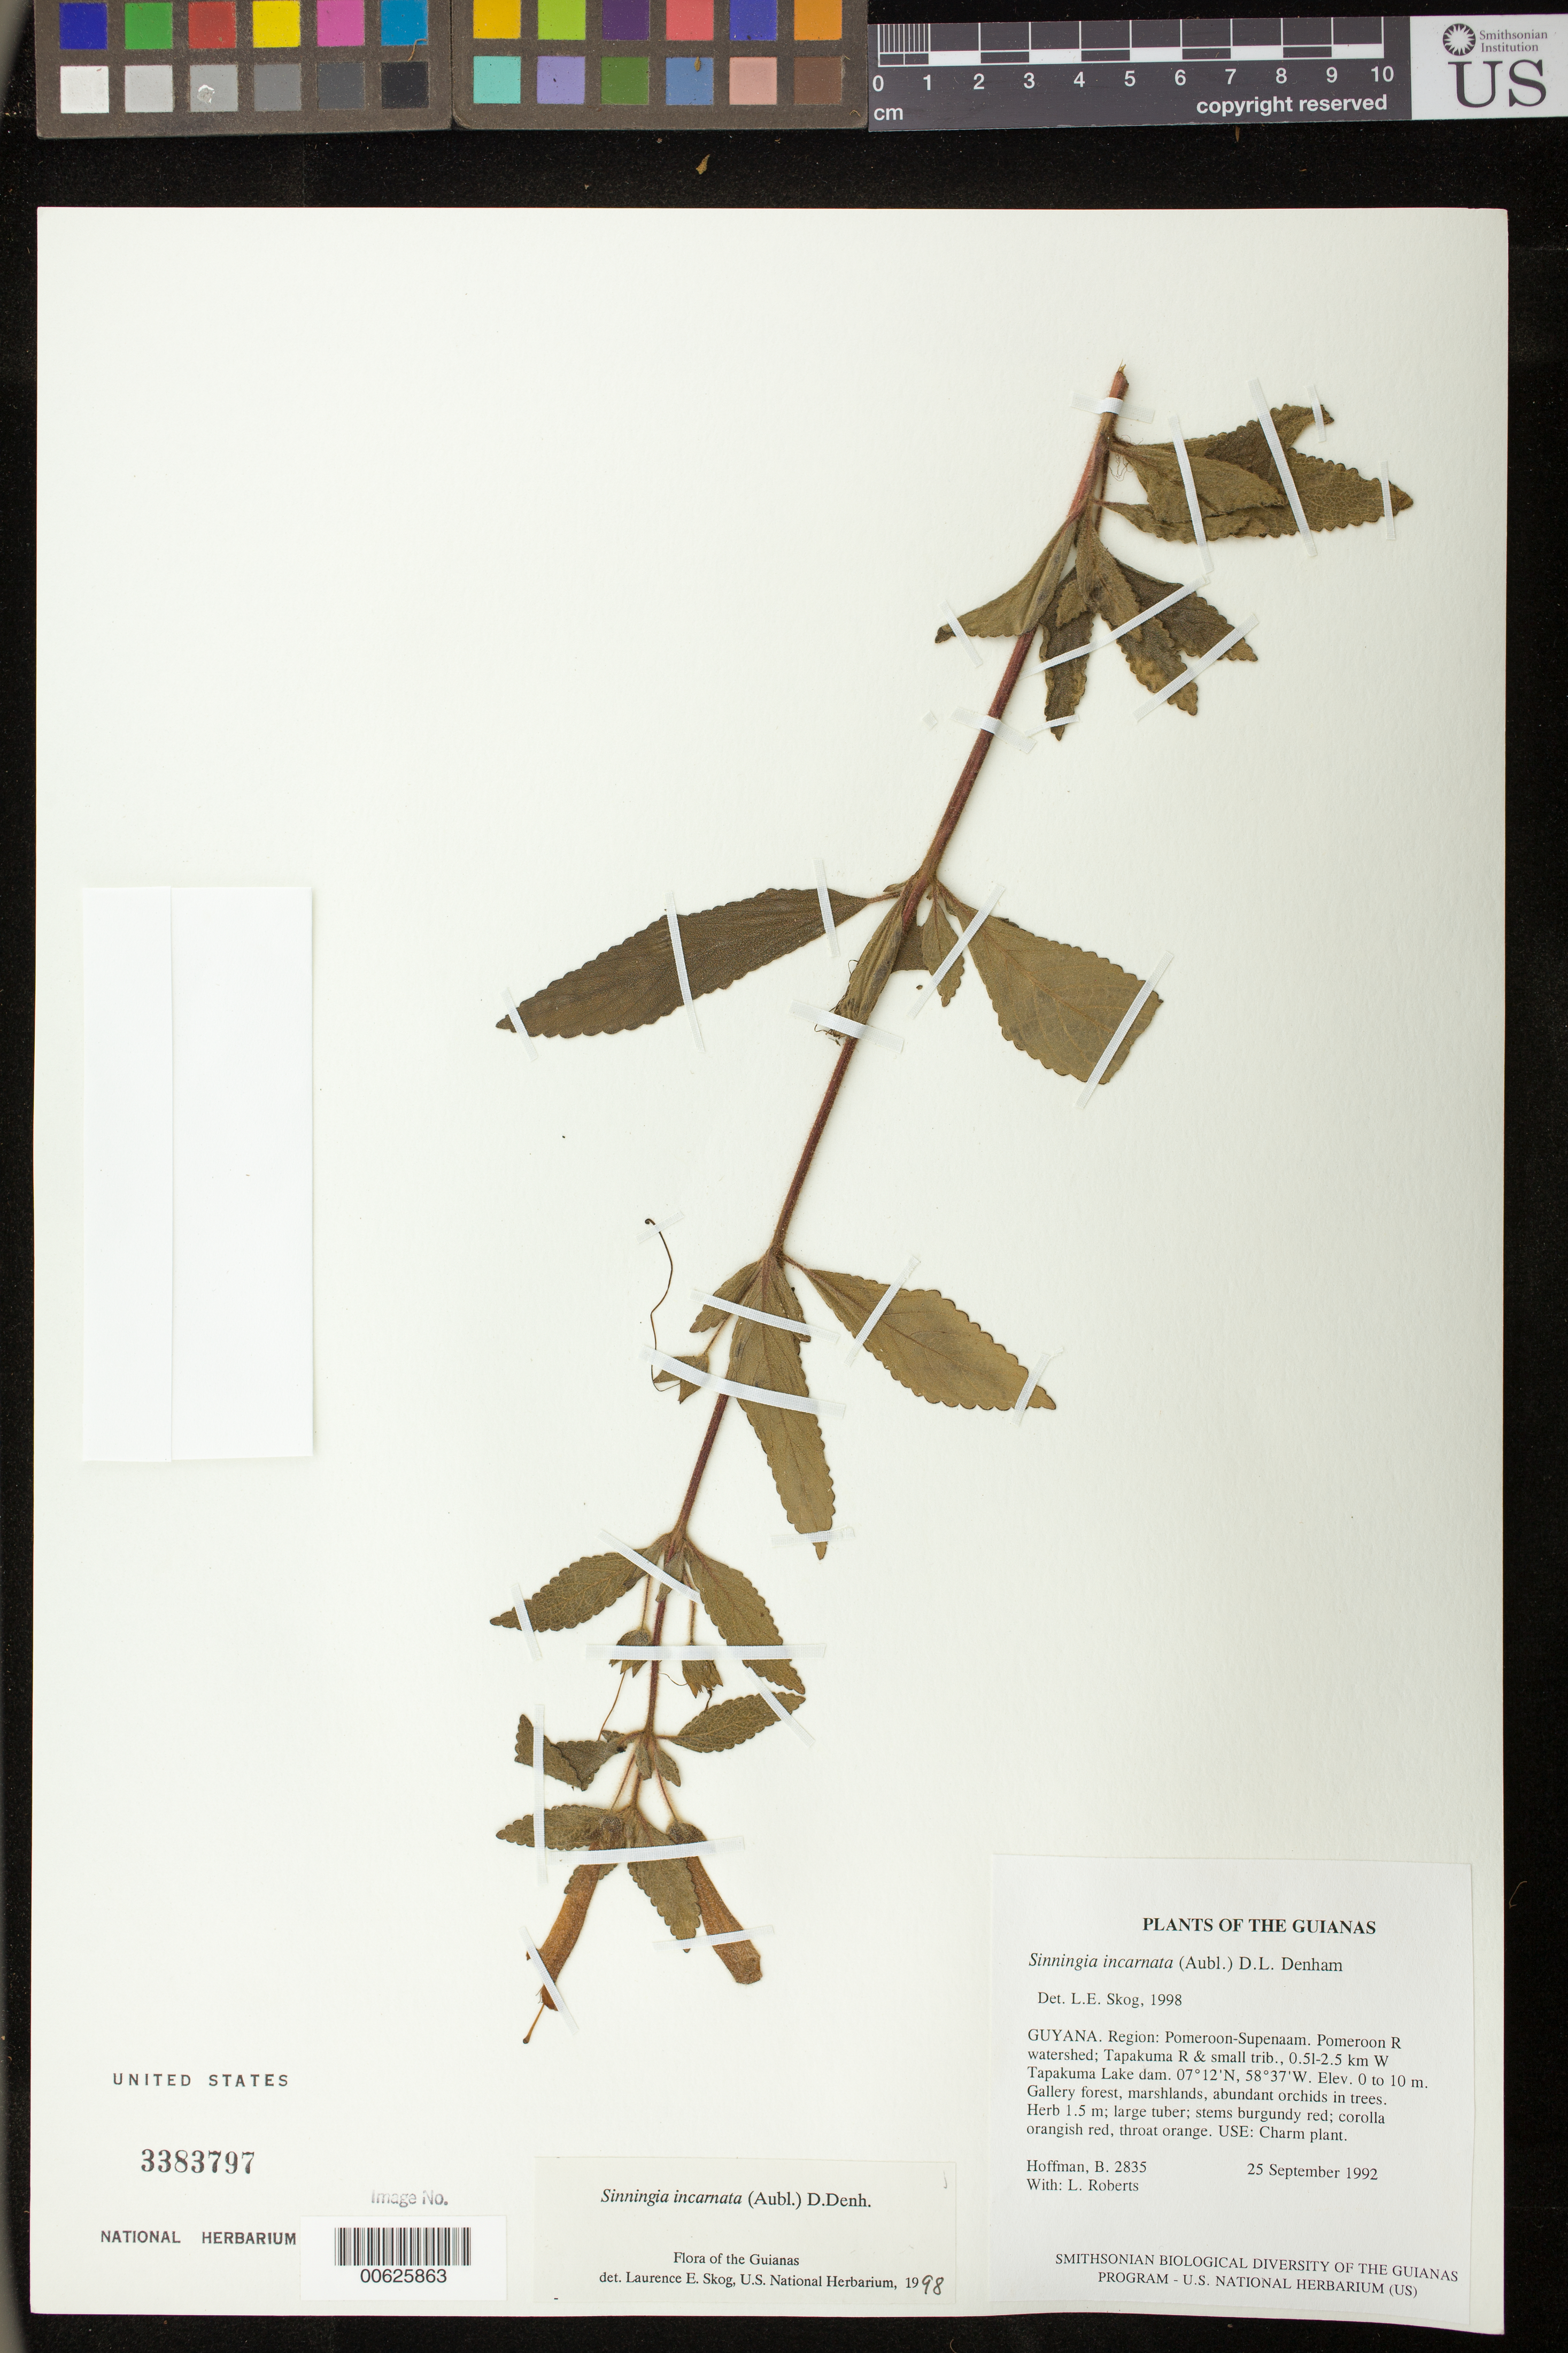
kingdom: Plantae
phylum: Tracheophyta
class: Magnoliopsida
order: Lamiales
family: Gesneriaceae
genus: Sinningia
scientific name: Sinningia incarnata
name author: (Aubl.) D.L. Denham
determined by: Skog, Laurence E.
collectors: B. Hoffman & L. Roberts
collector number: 2835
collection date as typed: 25 Sep 1992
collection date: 1992-09-25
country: Guyana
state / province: Pomeroon-Supenaam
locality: Pomeroon R. watershed; Tapakuma R. & small trib., 0.51-2.5 km W Tapakuma Lake dam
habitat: Gallery forest, marshlands, abundant orchids in trees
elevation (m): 0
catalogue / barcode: US 3383797